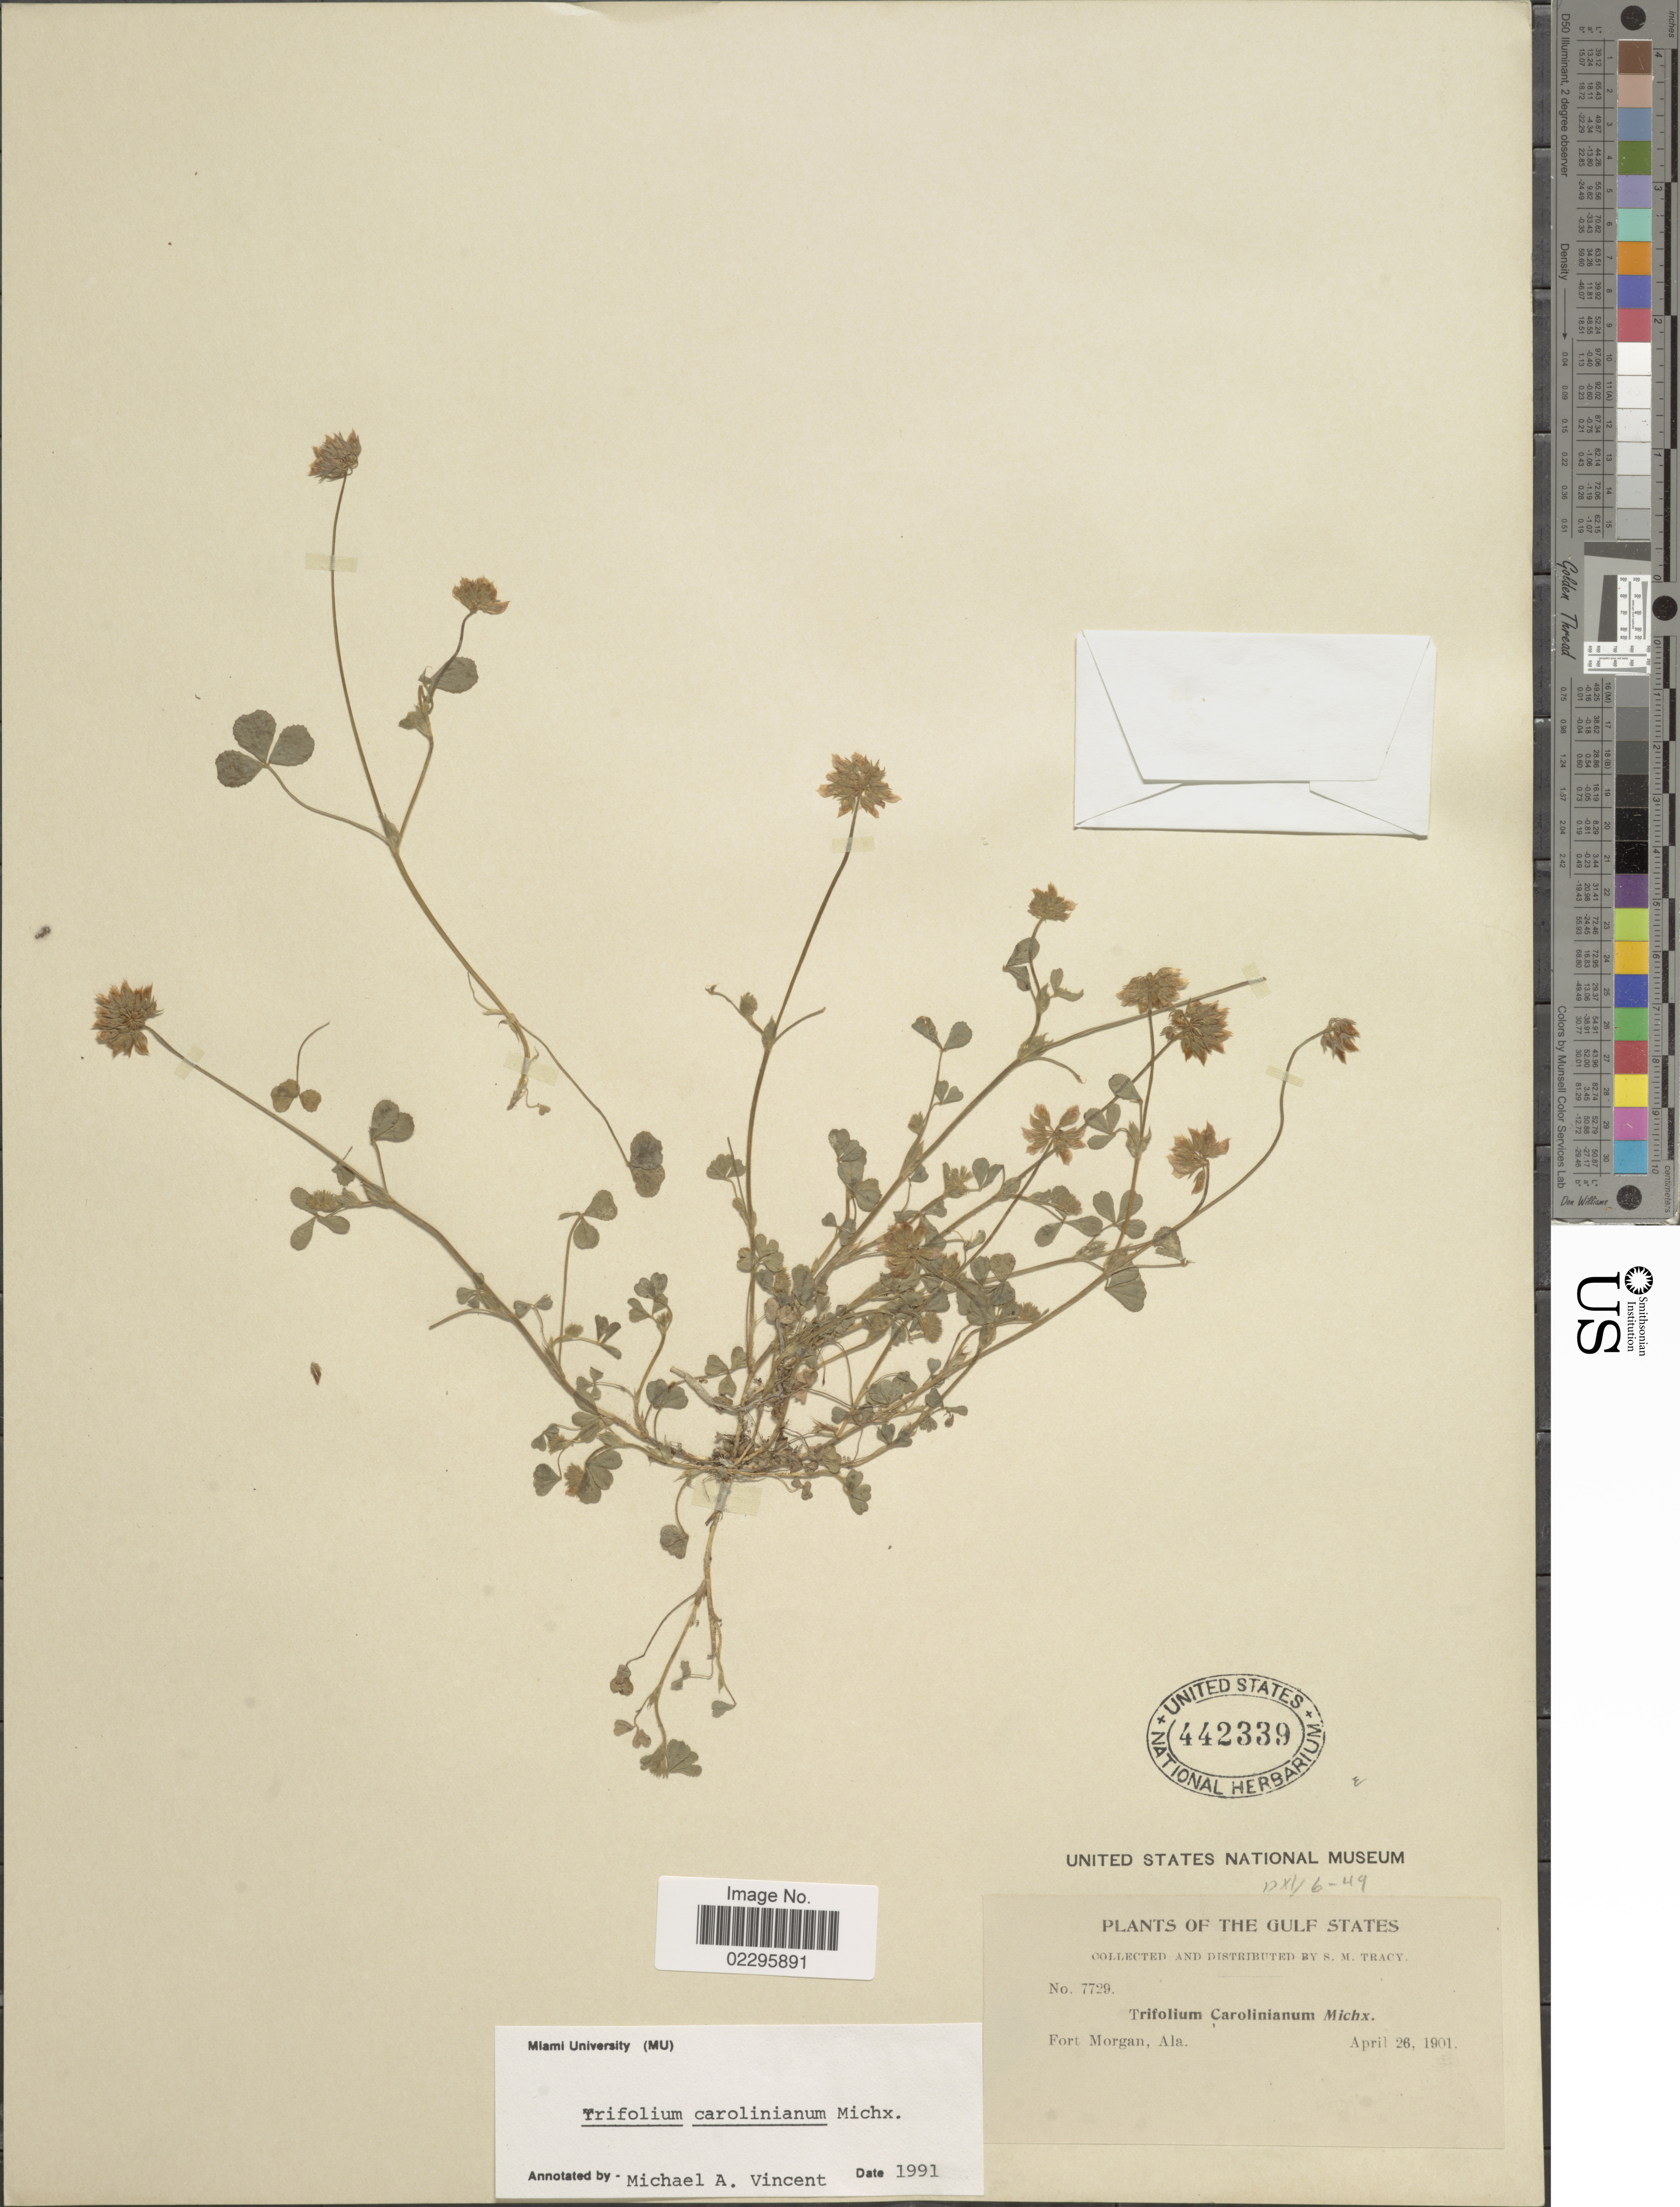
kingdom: Plantae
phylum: Tracheophyta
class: Magnoliopsida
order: Fabales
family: Fabaceae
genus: Trifolium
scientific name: Trifolium carolinianum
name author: Michx.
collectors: S. M. Tracy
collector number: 7729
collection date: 1901-04-26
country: United States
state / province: Alabama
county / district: Baldwin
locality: Gulf States, Fort Morgan (Gasque, Alabama)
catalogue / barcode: US 442339